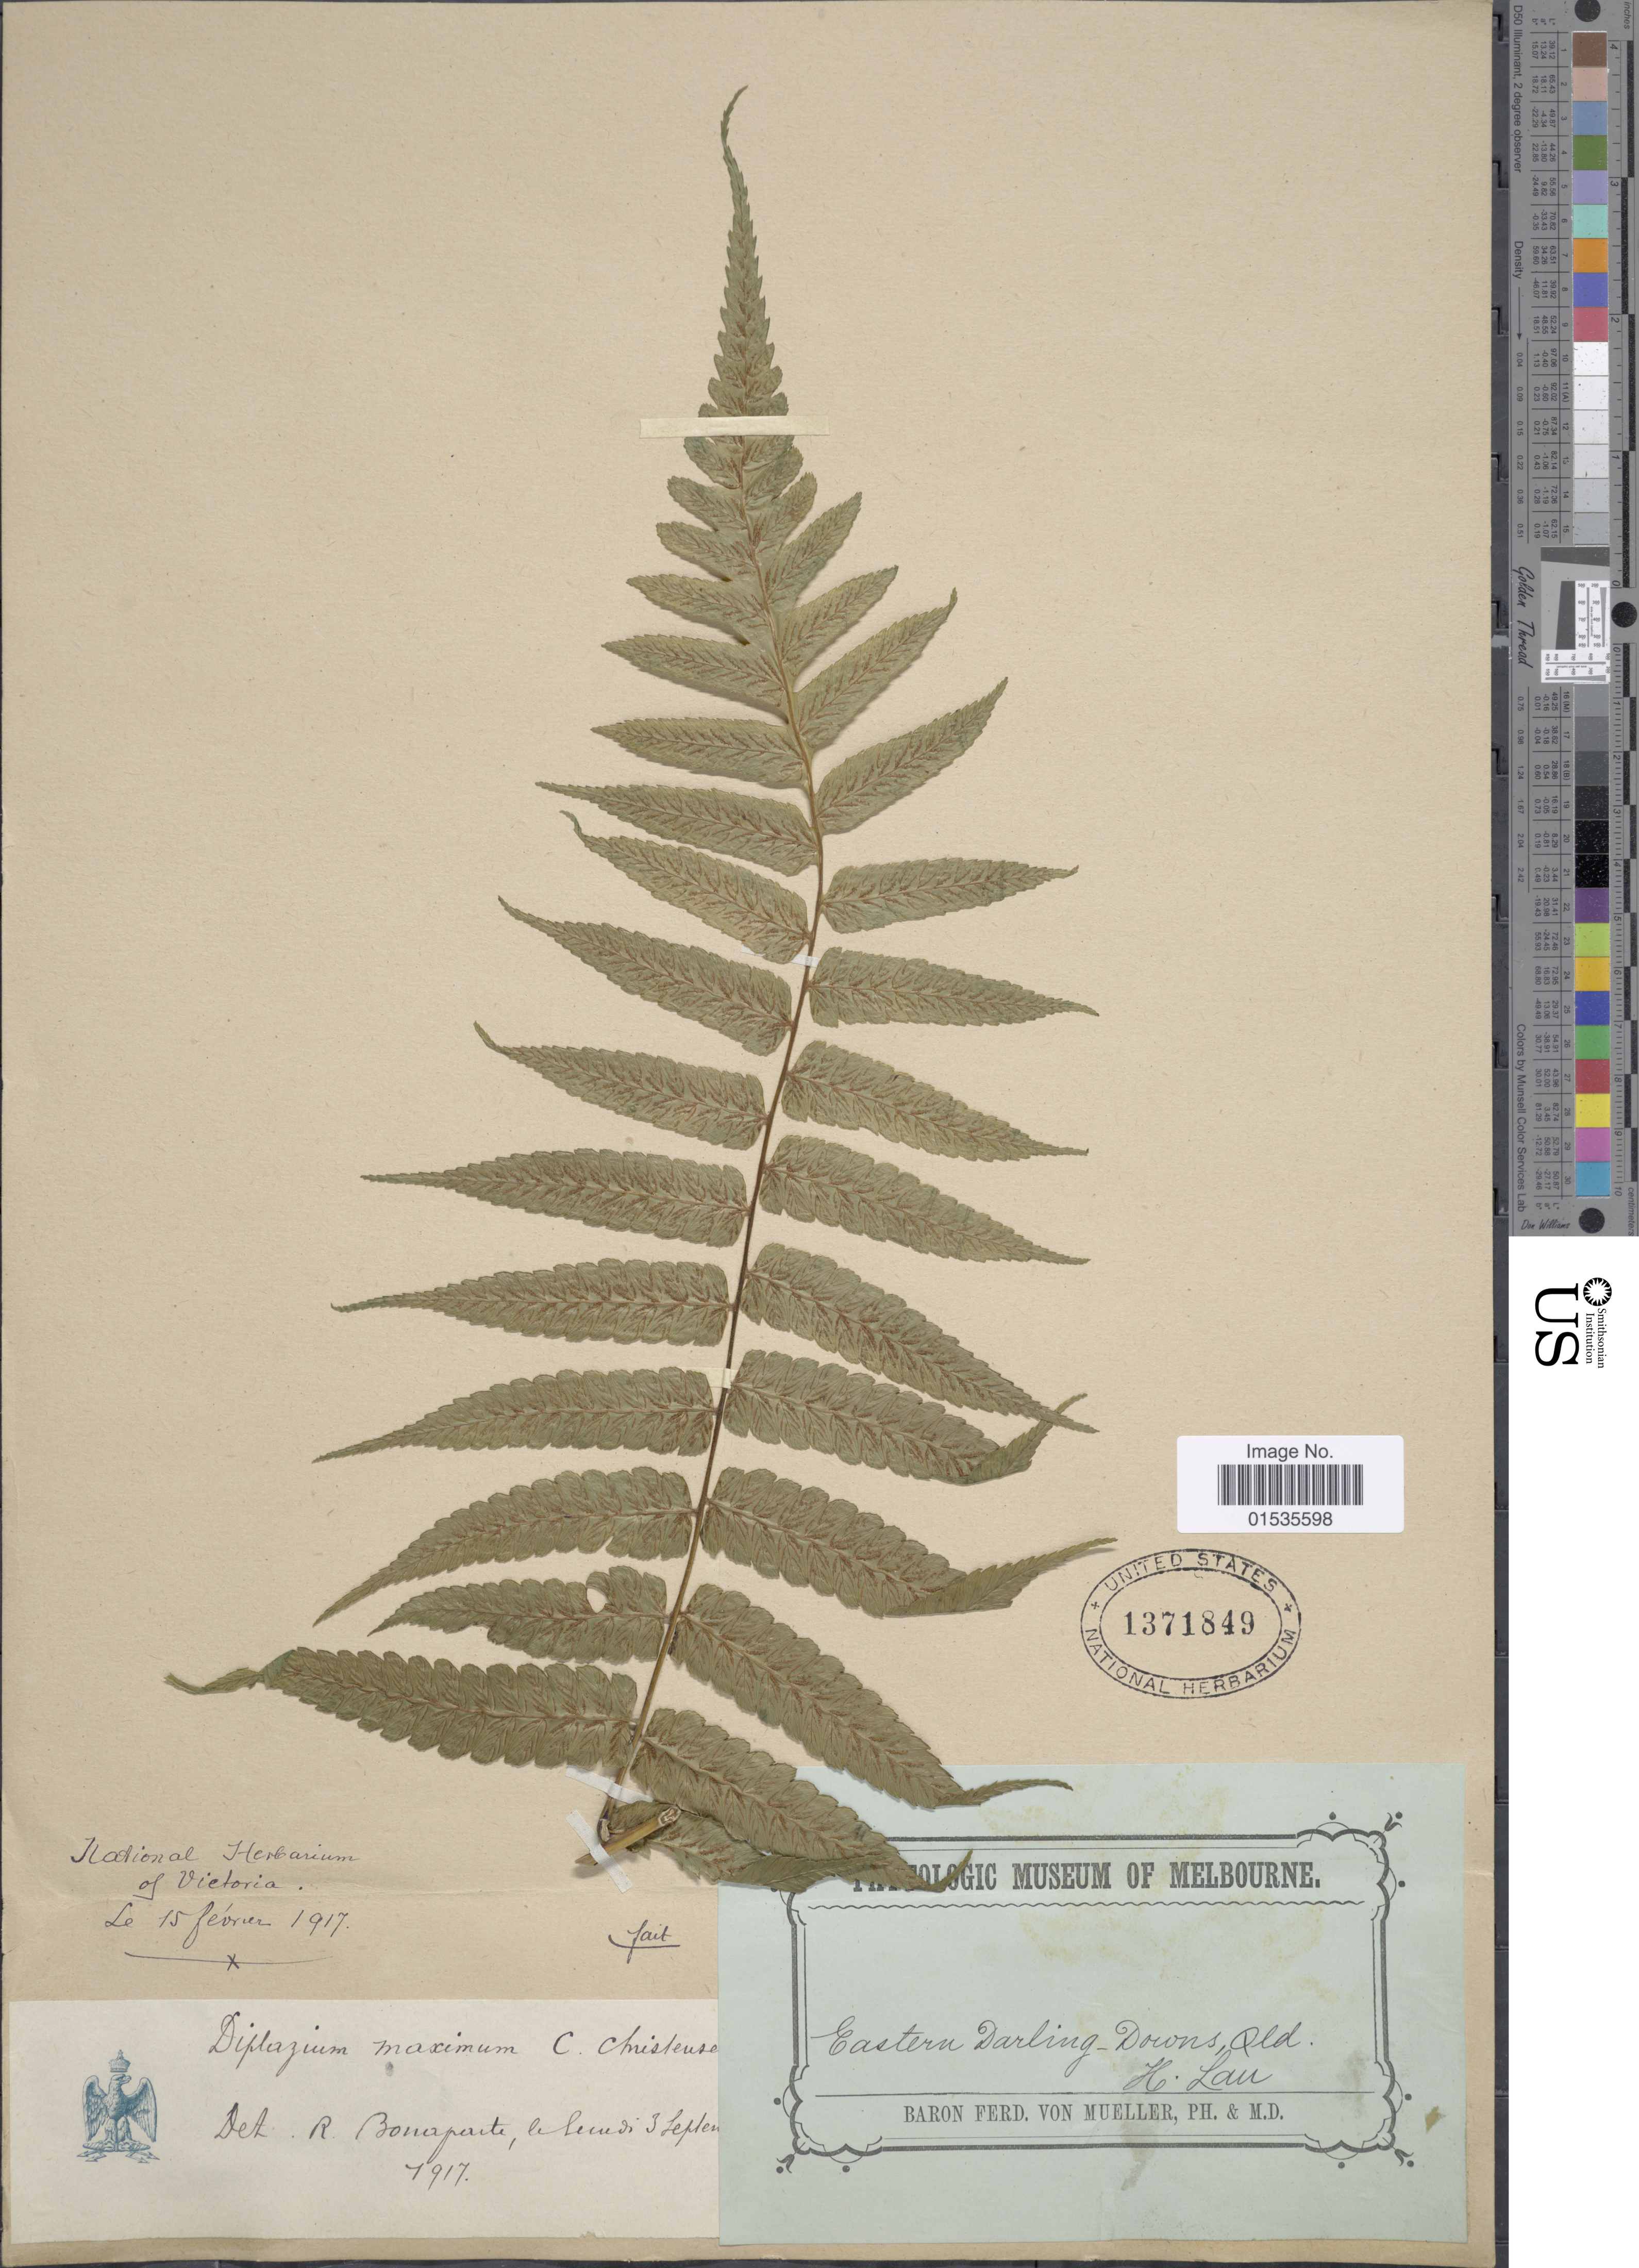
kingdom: Plantae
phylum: Tracheophyta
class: Polypodiopsida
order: Polypodiales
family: Athyriaceae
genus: Diplazium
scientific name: Diplazium maximum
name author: (D. Don) C. Chr.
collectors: B. von Mueller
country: Australia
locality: Eastern Darling-Downs, old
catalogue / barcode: US 1371849